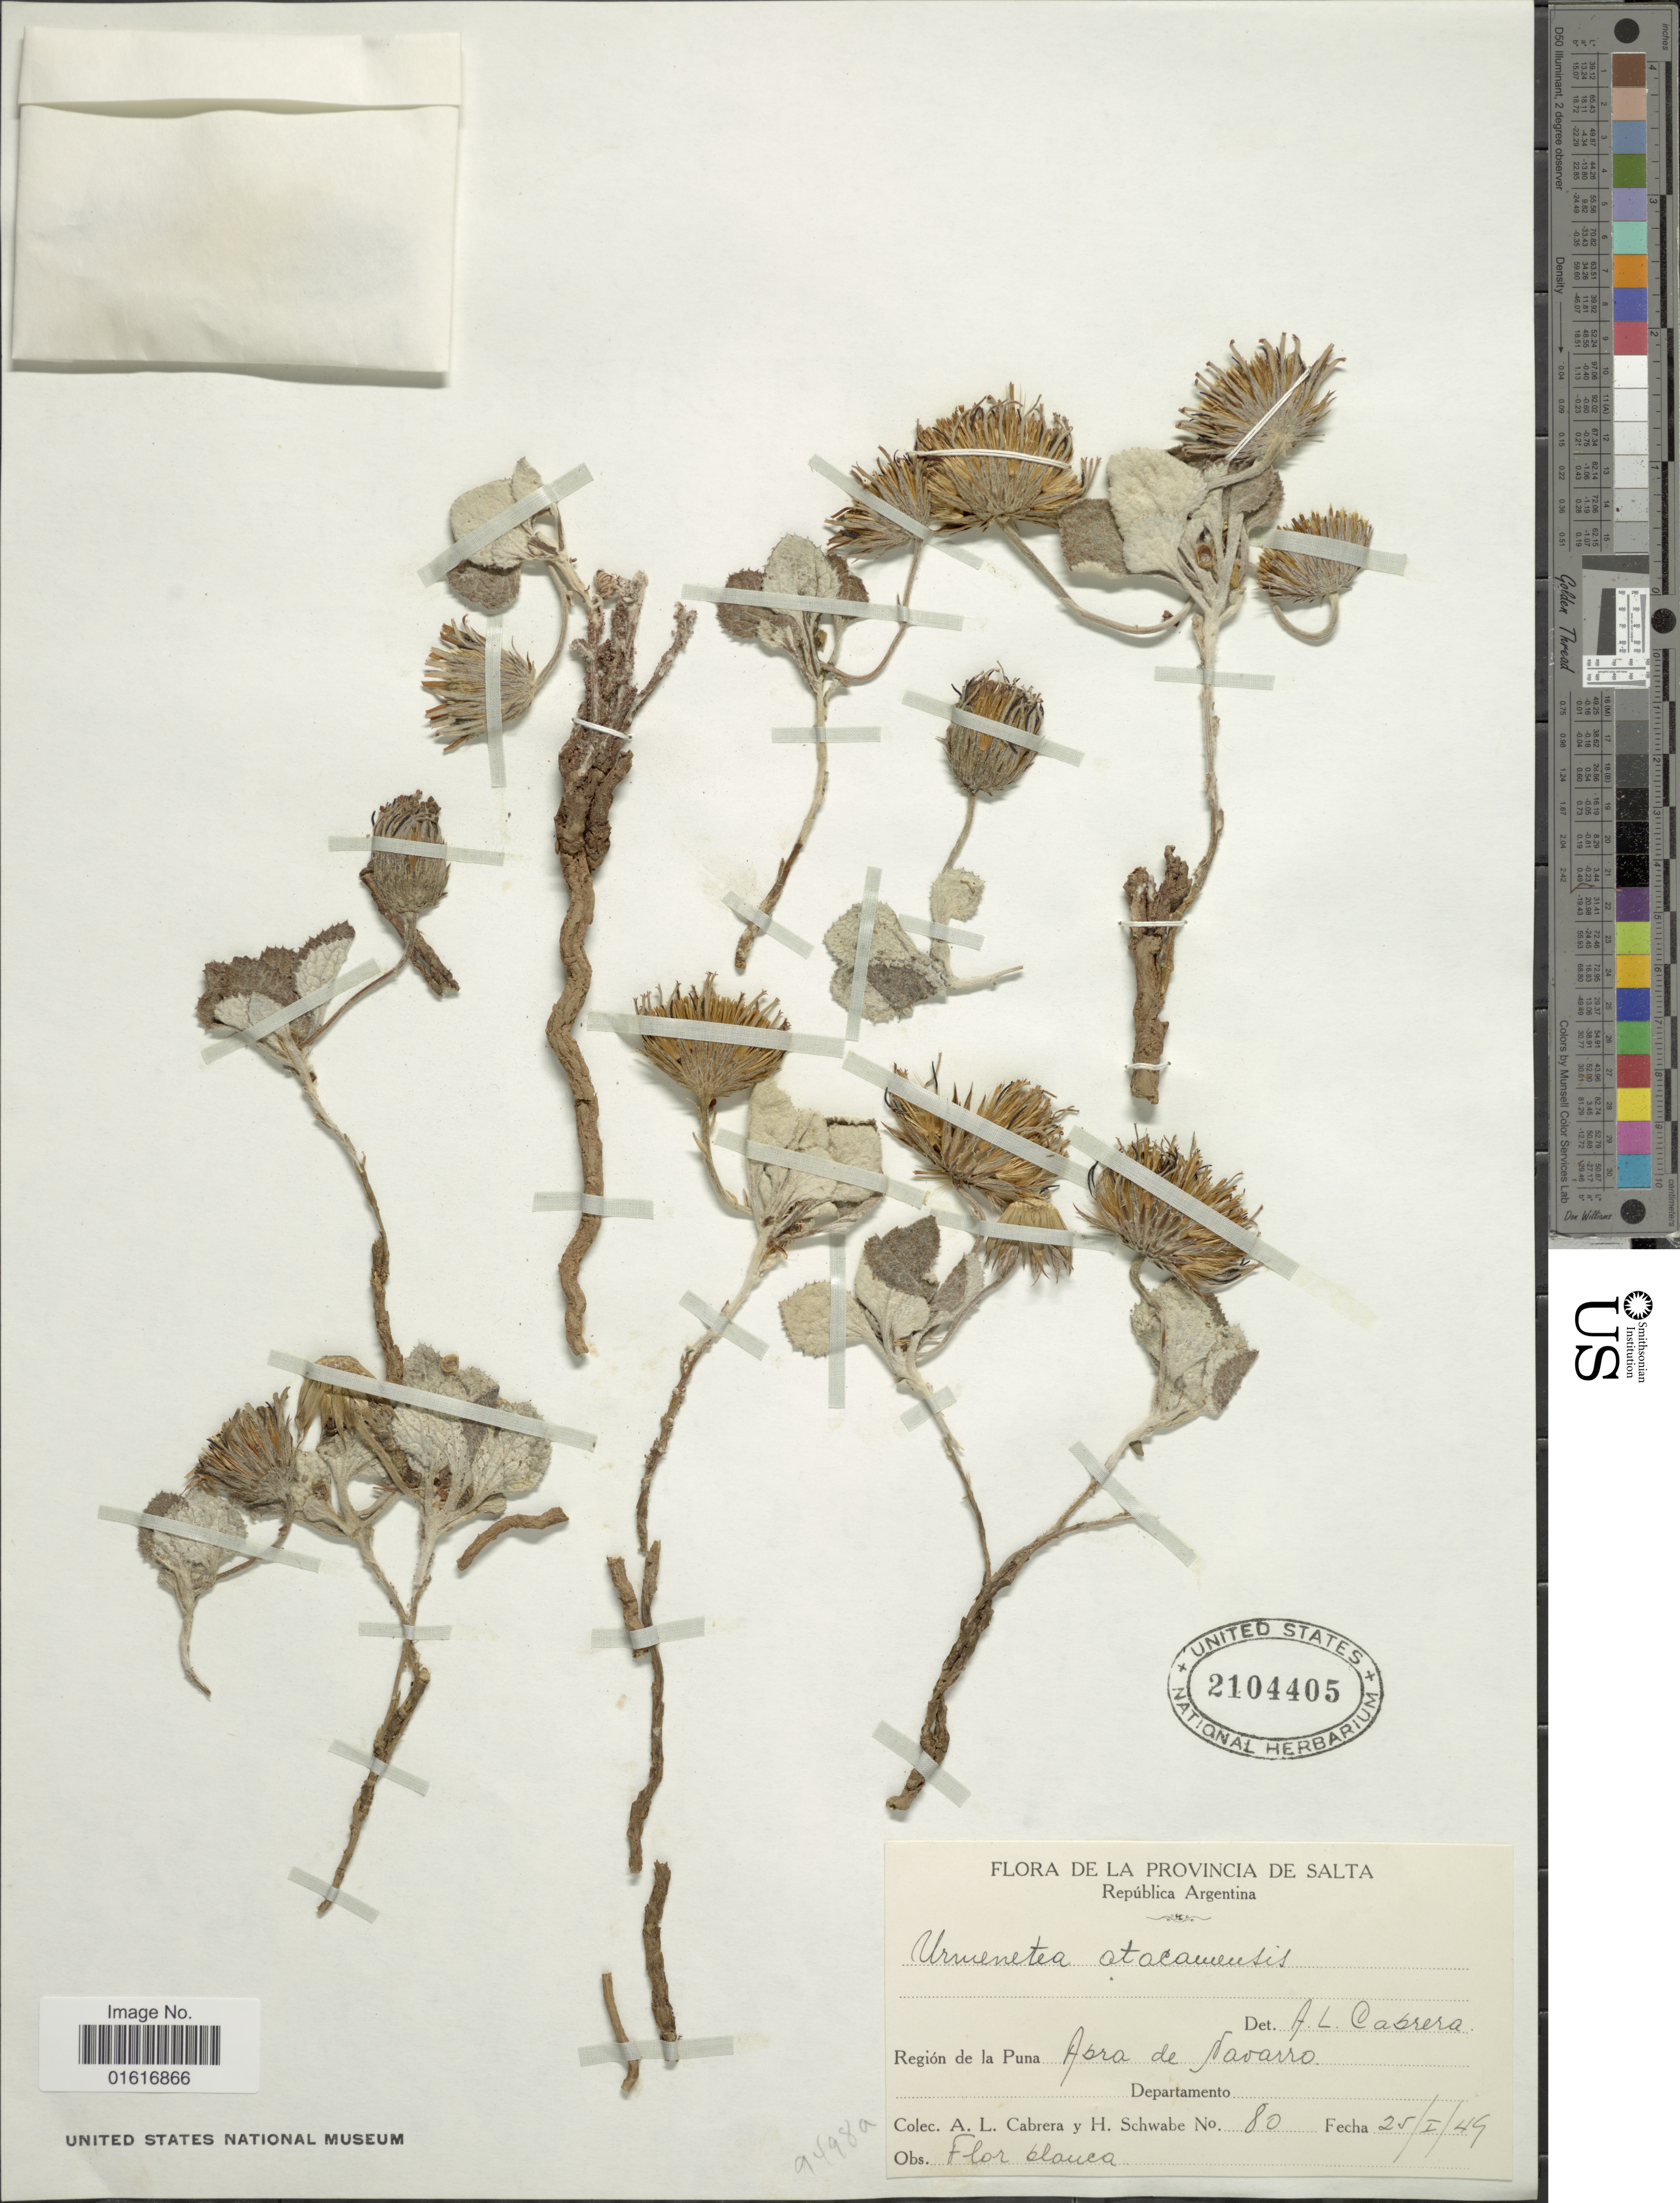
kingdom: Plantae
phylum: Tracheophyta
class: Magnoliopsida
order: Asterales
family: Asteraceae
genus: Urmenetea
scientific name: Urmenetea atacamensis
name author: Phil.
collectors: A. L. Cabrera & H. Schwabe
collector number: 80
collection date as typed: Transcribed d/m/y: 25/1/49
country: Argentina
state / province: Salta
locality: Region de la Puna, Abra de Navarro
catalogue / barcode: US 2104405